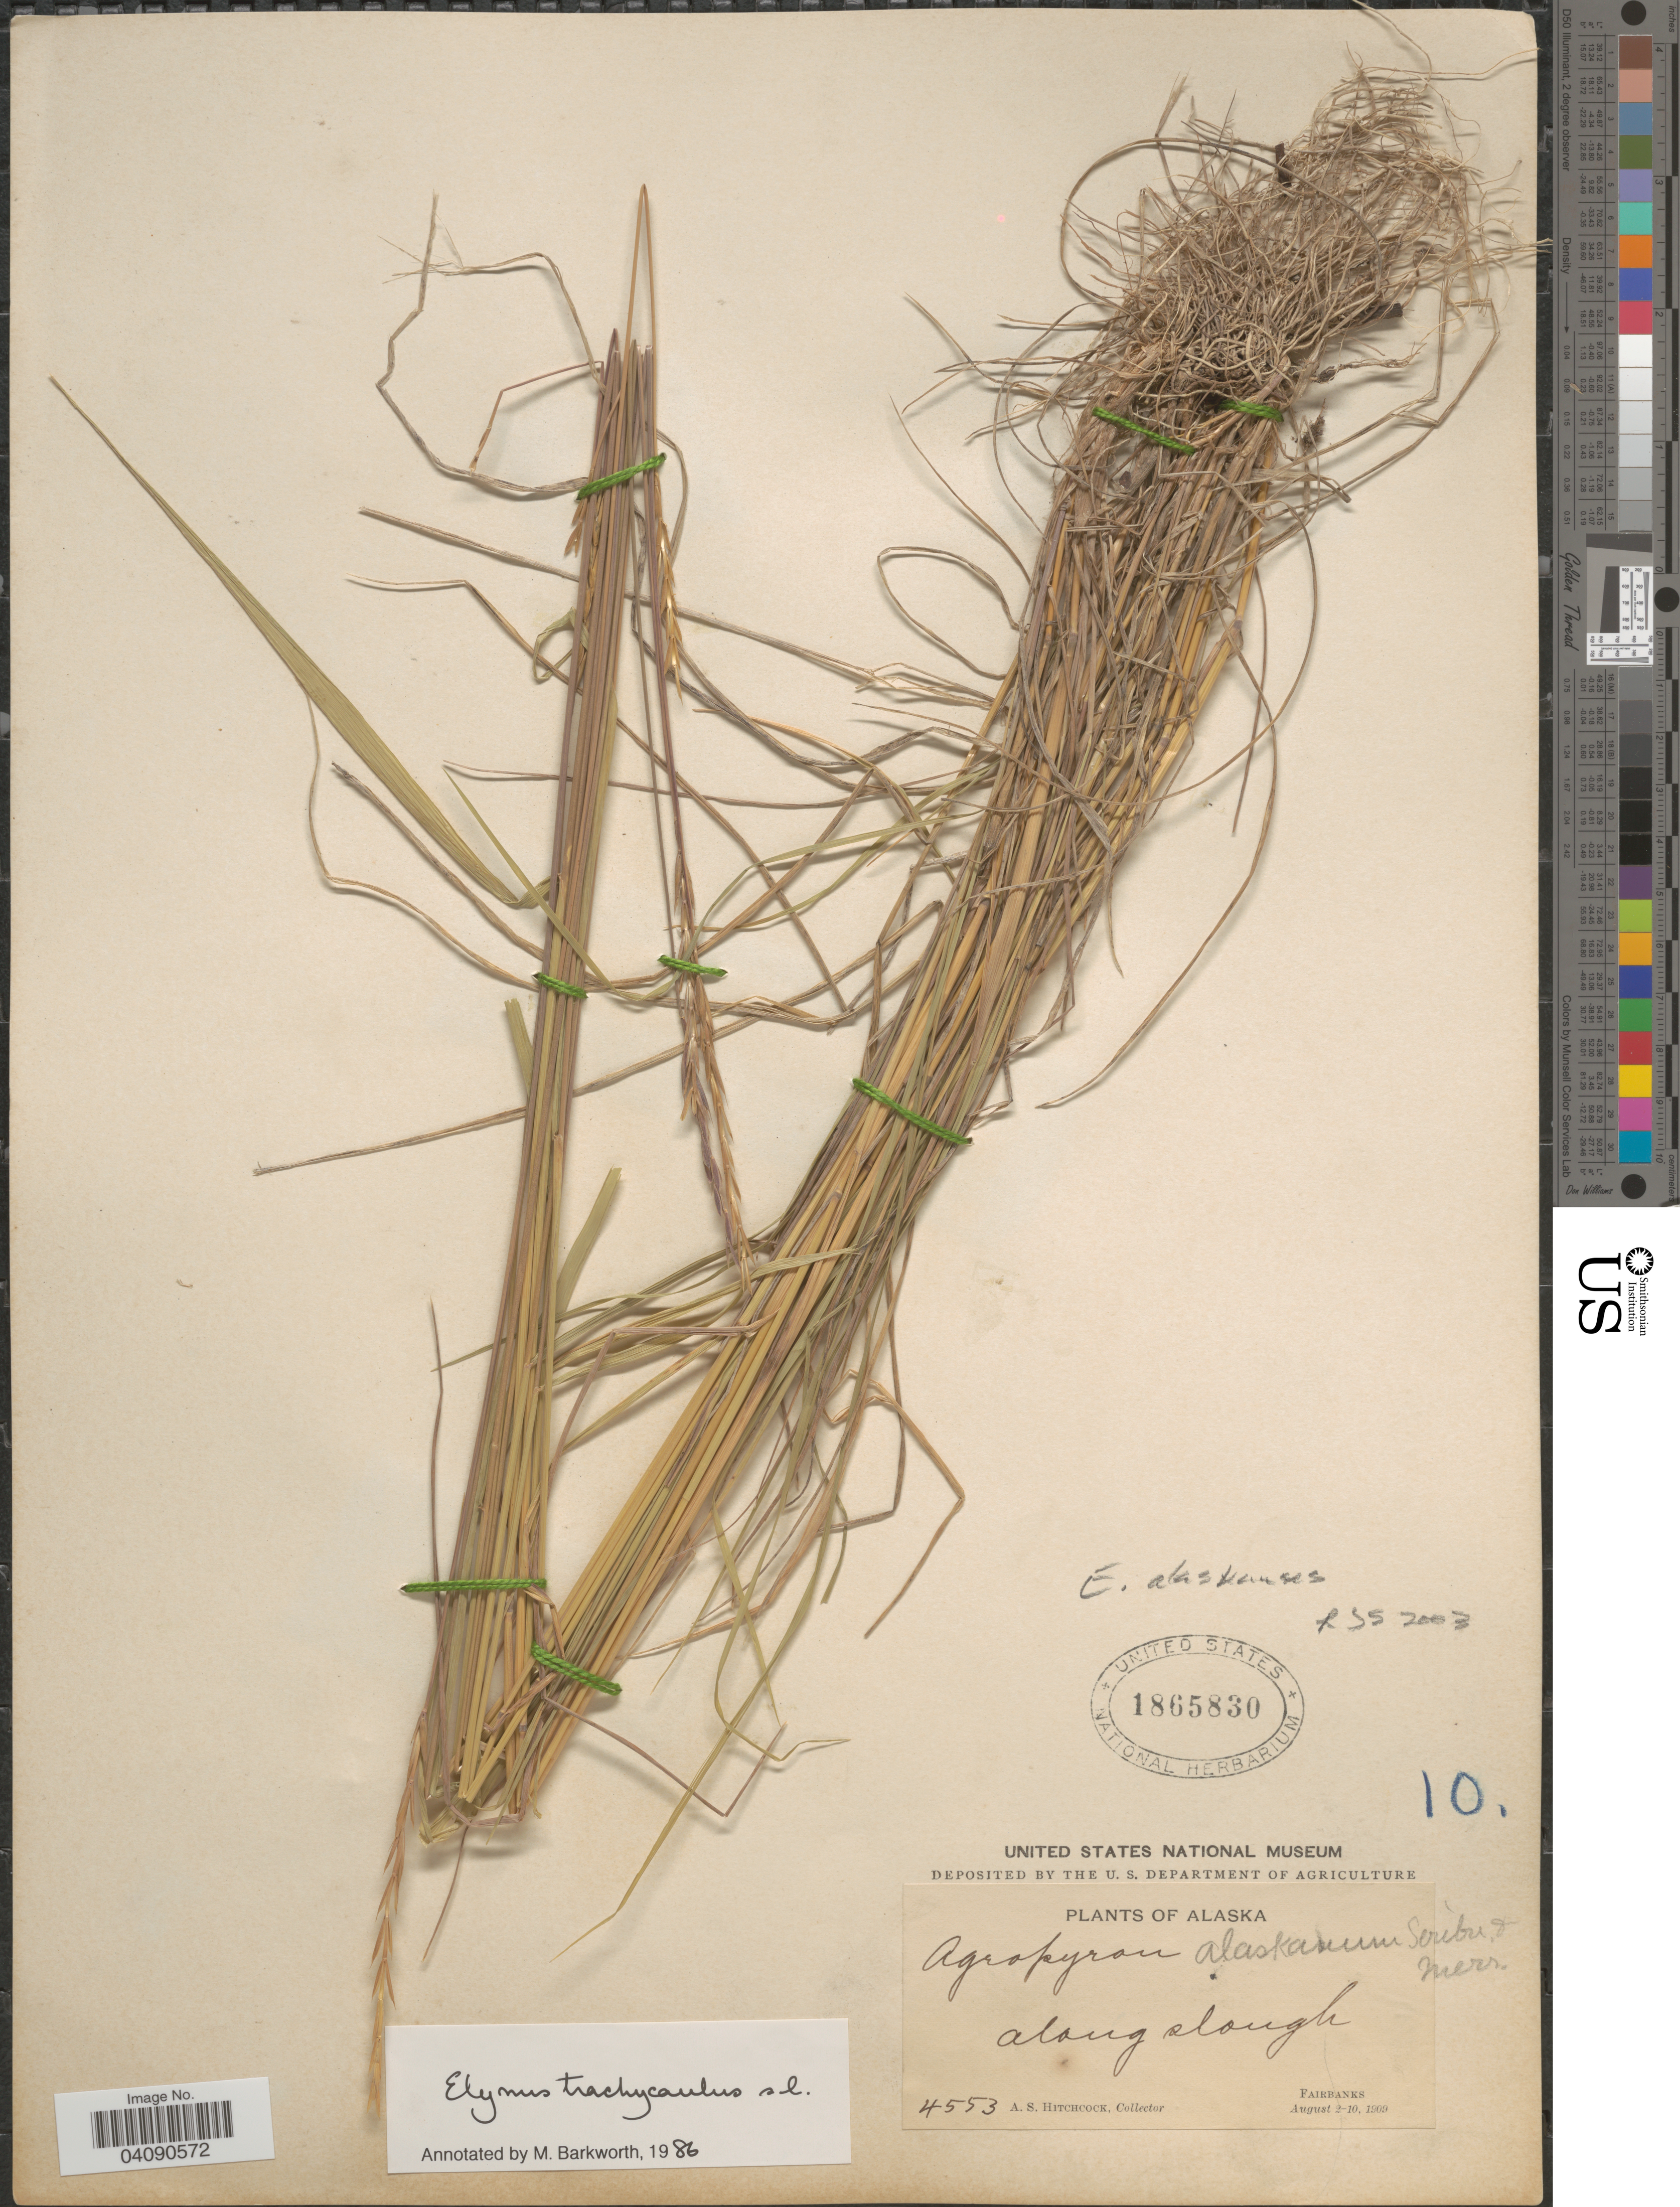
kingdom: Plantae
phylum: Tracheophyta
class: Liliopsida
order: Poales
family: Poaceae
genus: Elymus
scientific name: Elymus alaskanus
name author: (Scribn. & Merr.) Á. Löve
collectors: A. S. Hitchcock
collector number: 4553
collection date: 1909-08-02/1909-08-10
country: United States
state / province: Alaska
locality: Along slough. Fairbanks.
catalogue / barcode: US 1865830